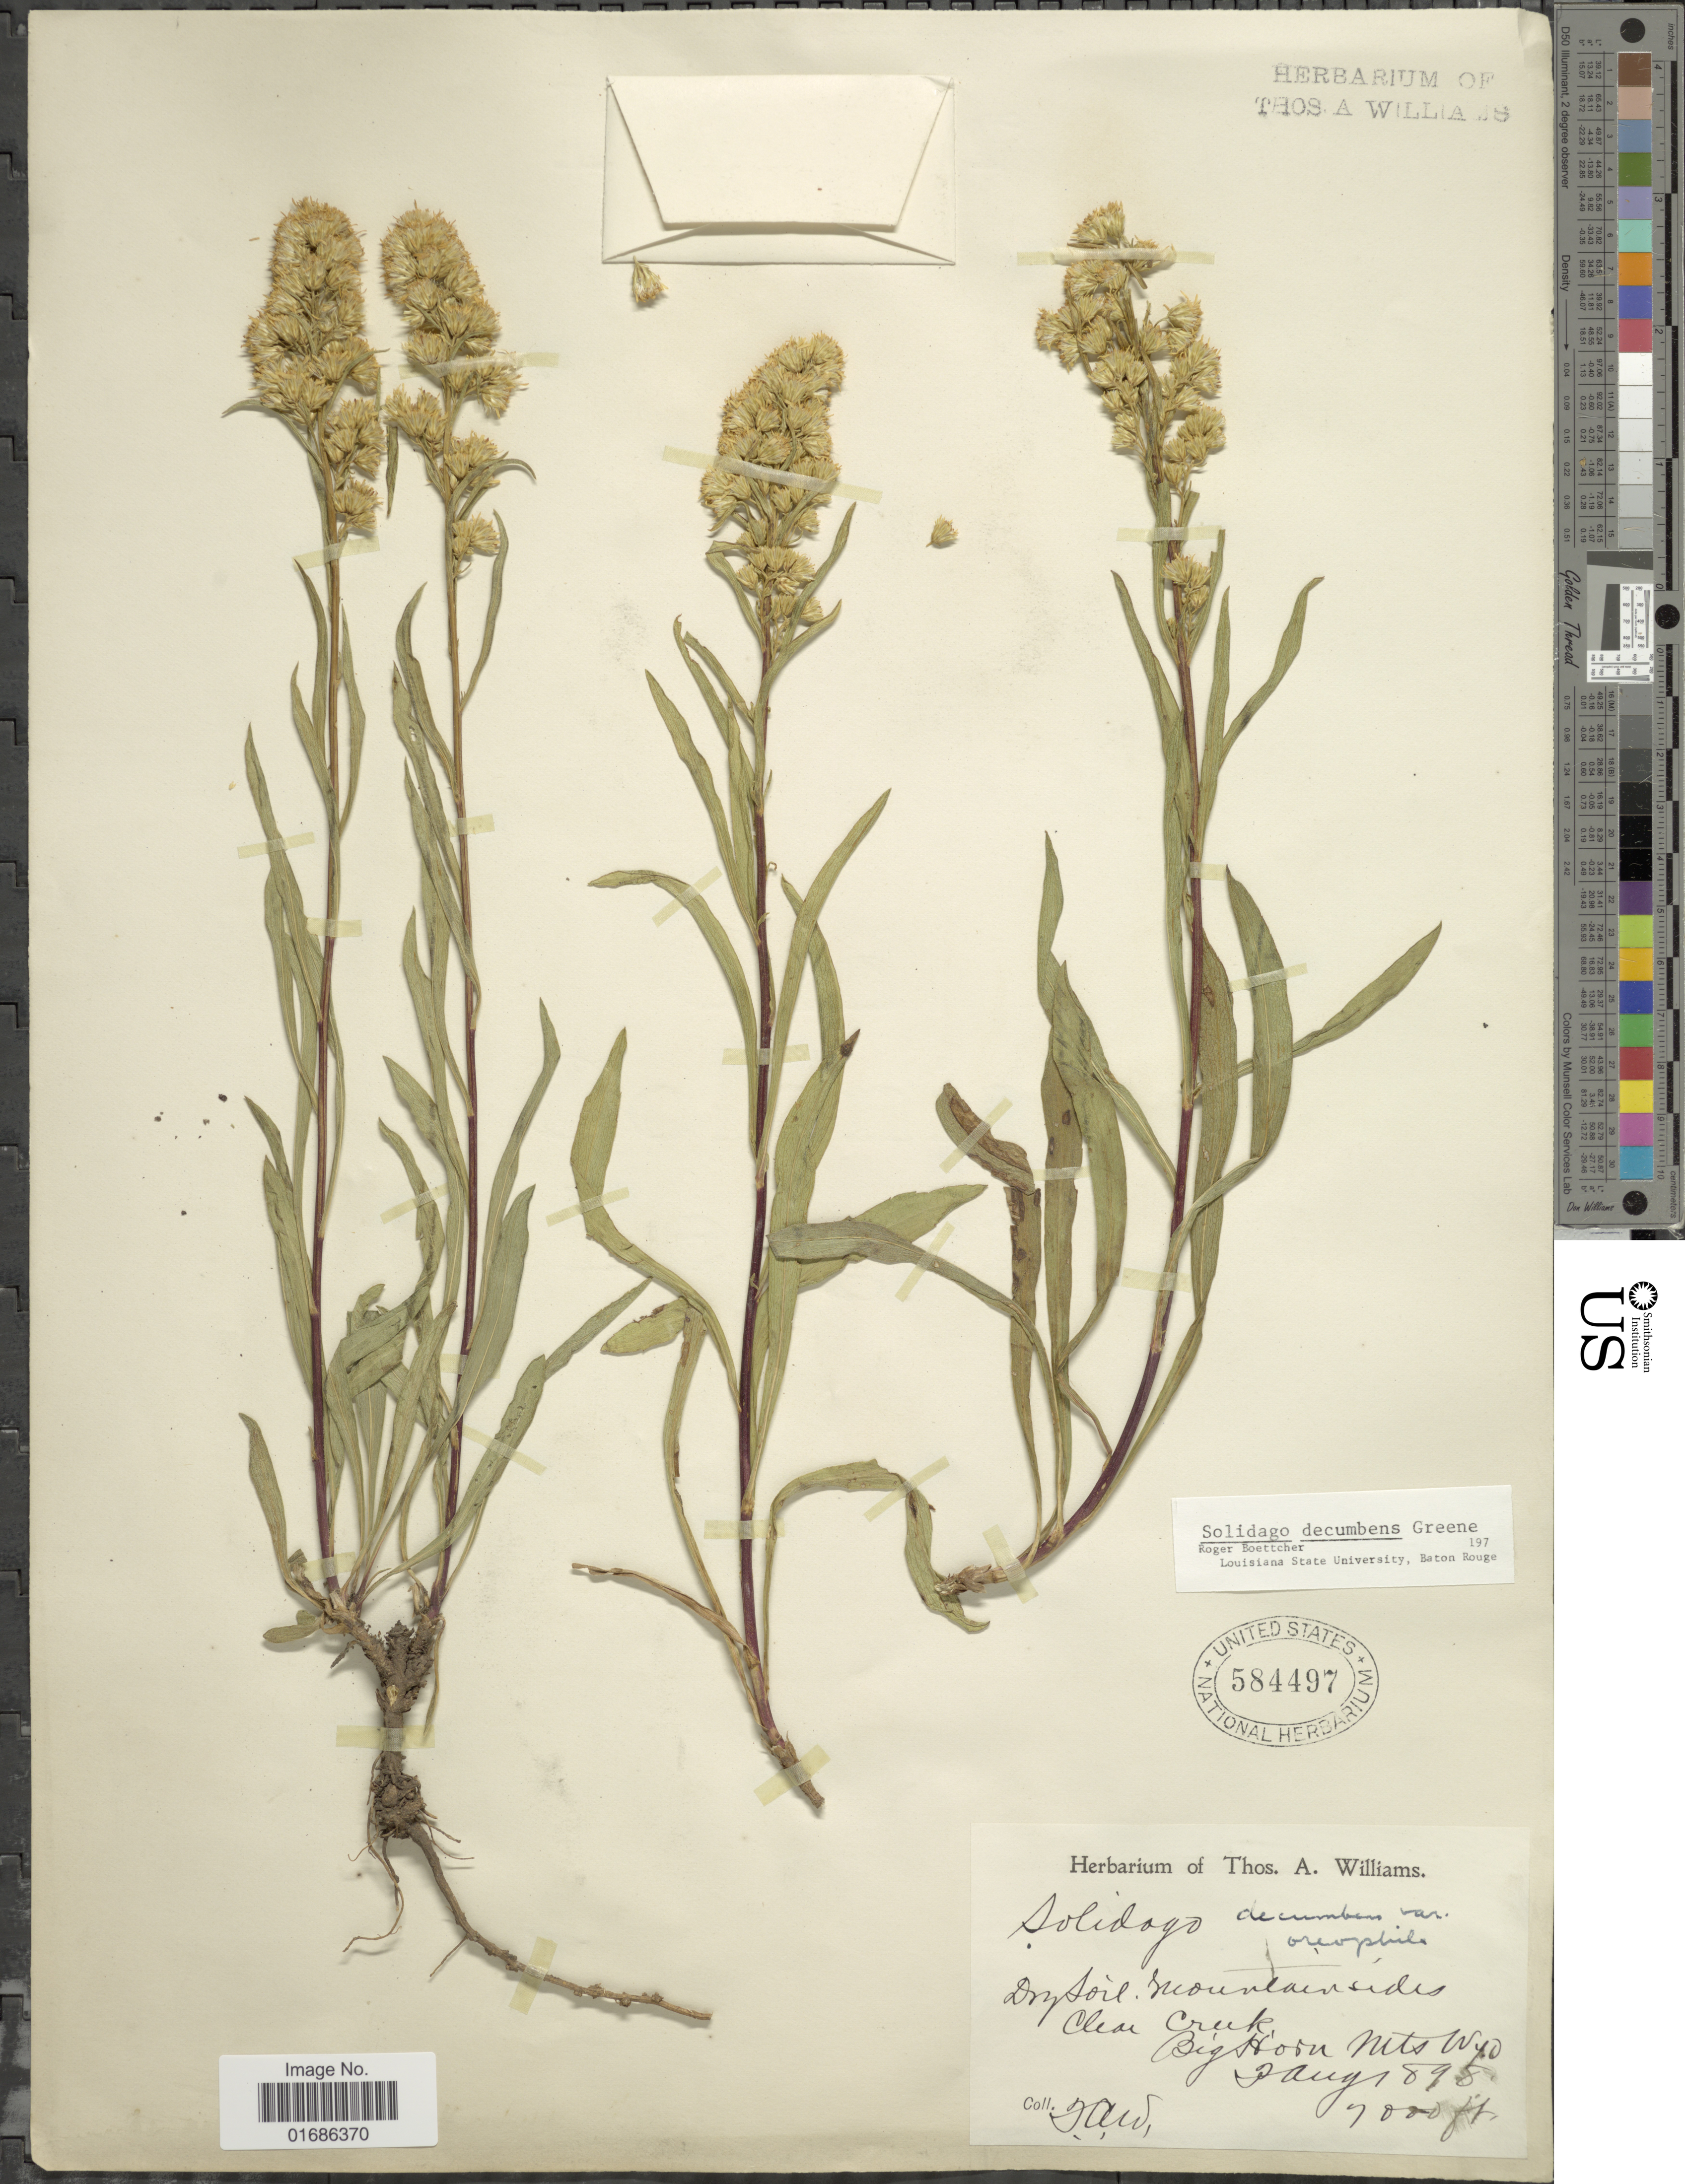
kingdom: Plantae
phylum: Tracheophyta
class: Magnoliopsida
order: Asterales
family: Asteraceae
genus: Solidago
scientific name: Solidago decumbens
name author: Greene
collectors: T. A. Williams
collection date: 1898-08-03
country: United States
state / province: Wyoming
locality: Clea Creek, Big Horn Mts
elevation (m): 2134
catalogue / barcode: US 584497